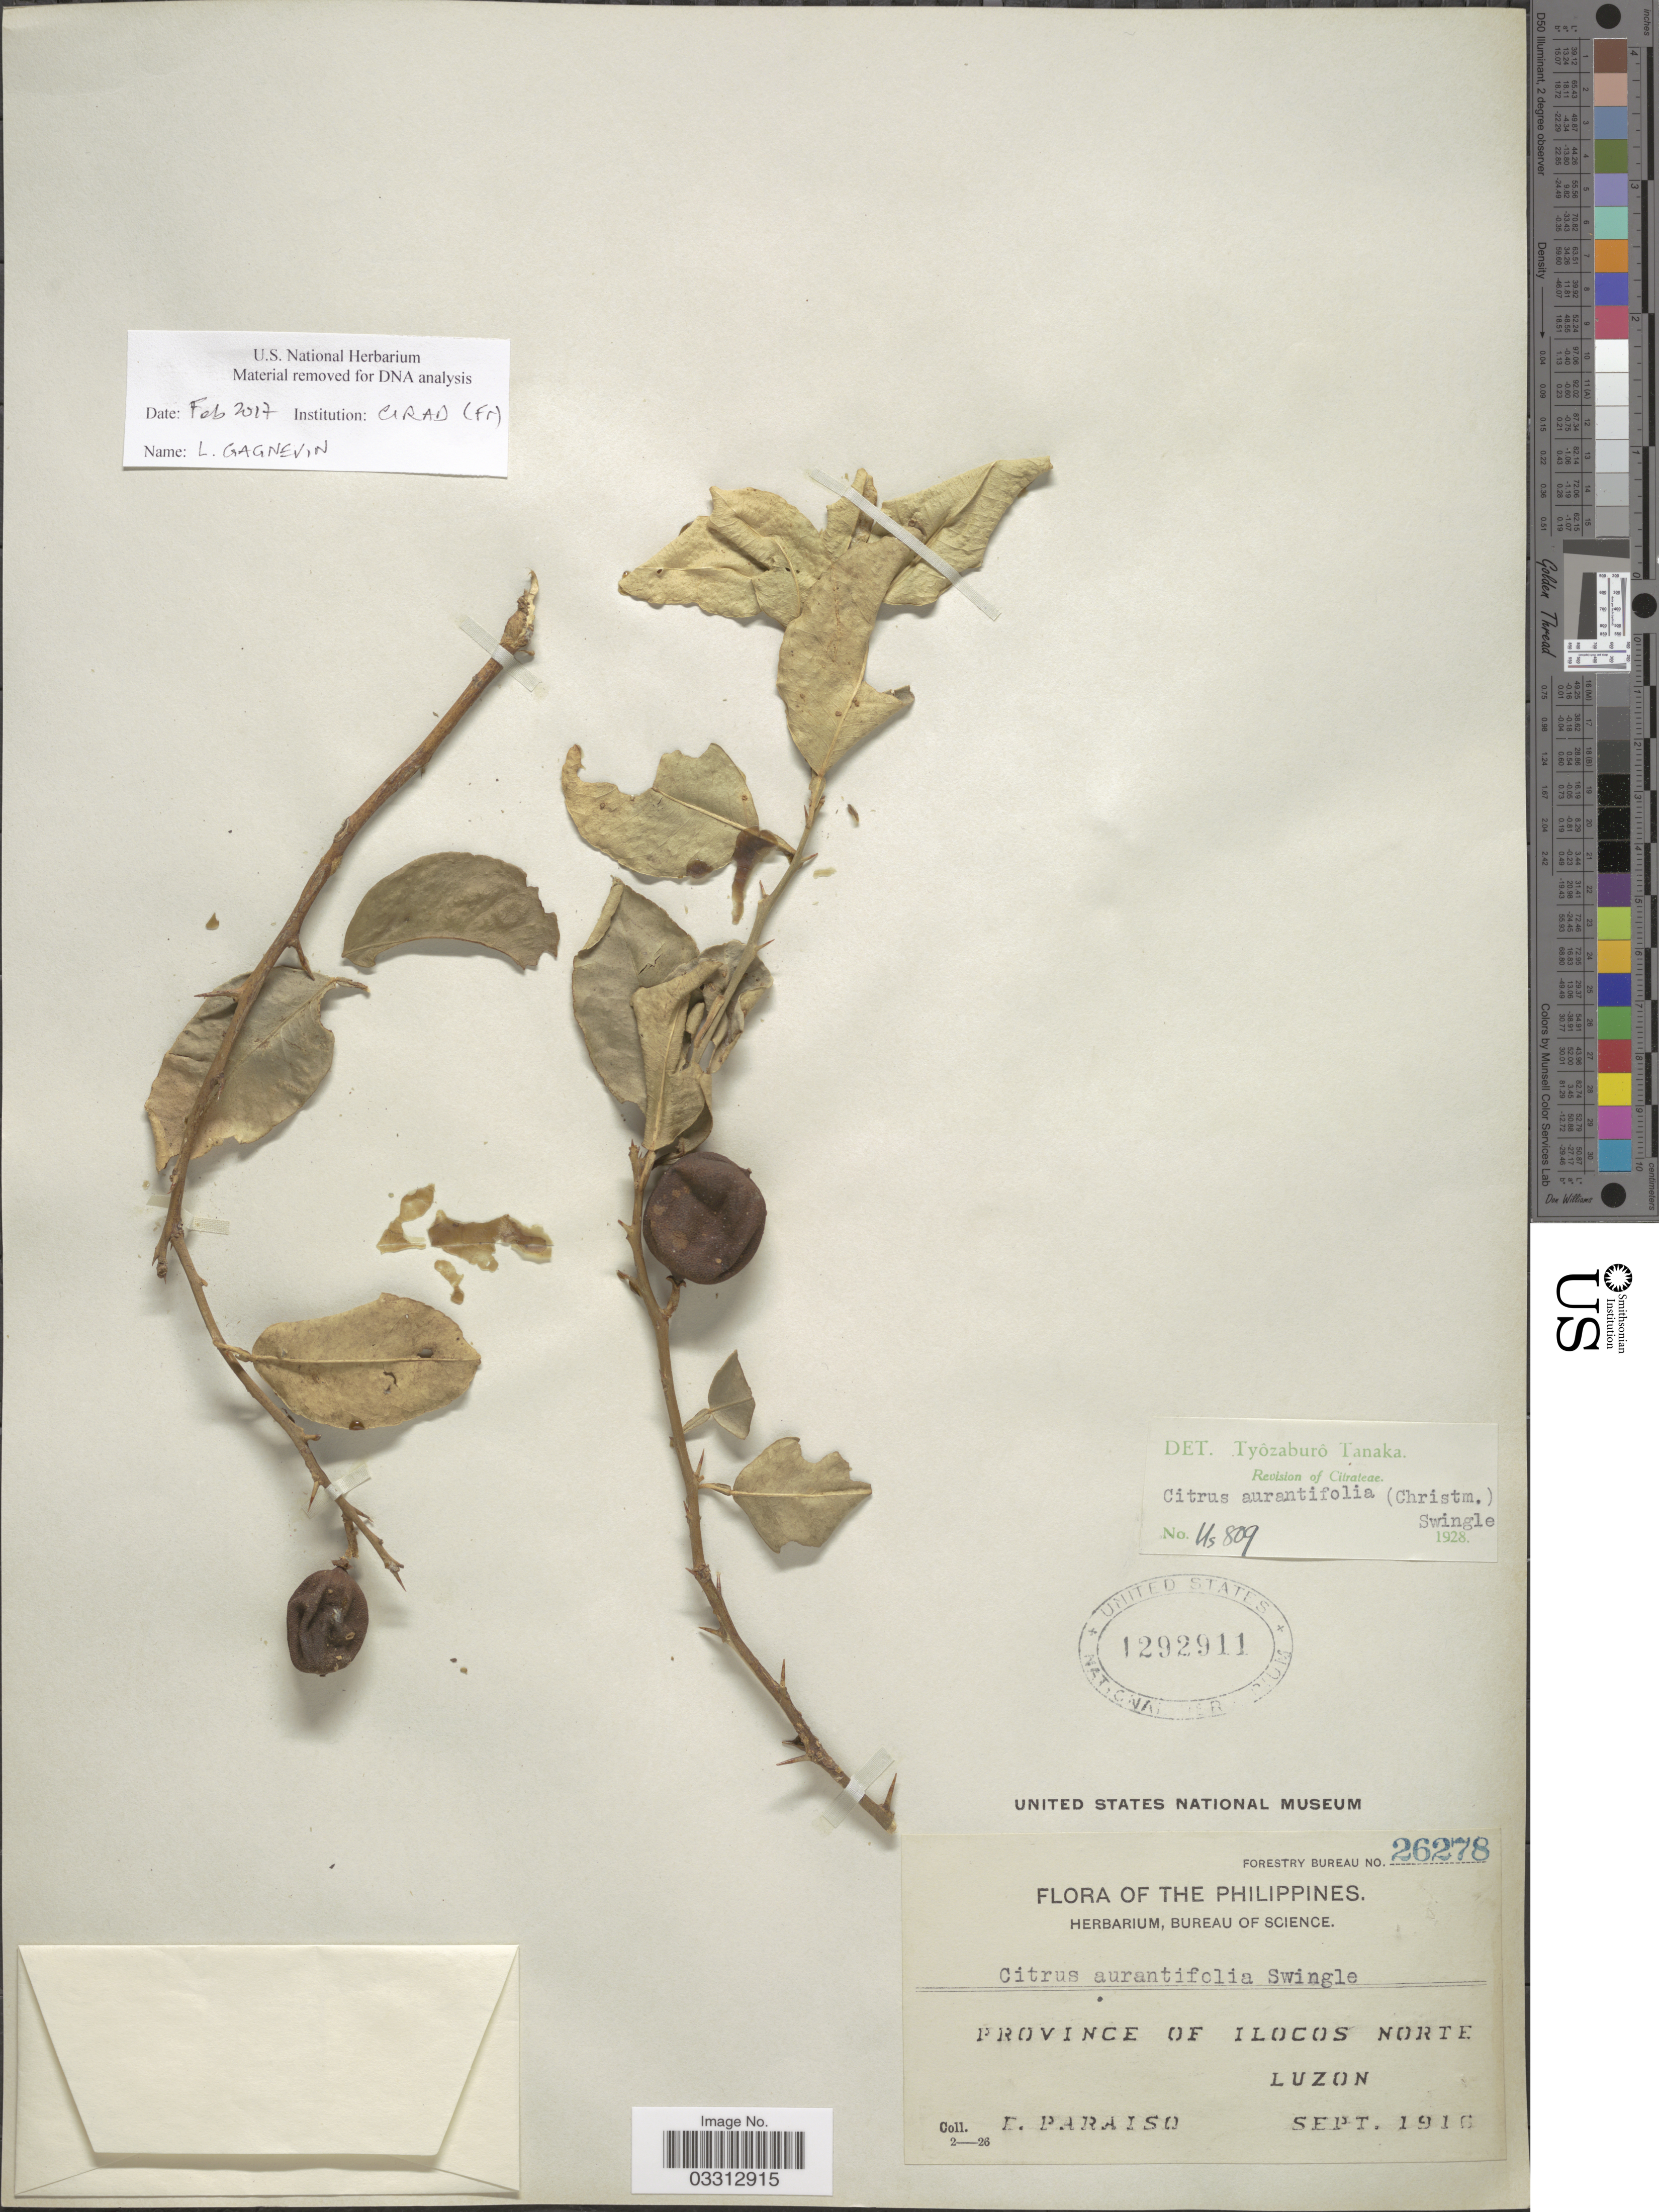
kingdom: Plantae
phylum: Tracheophyta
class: Magnoliopsida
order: Sapindales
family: Rutaceae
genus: Citrus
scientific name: Citrus x aurantifolia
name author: (Christm.) Swingle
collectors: E. Paraiso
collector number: Forestry Bureau 26278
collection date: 1916-09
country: Philippines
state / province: Ilocos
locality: Province of Ilocos Norte. Luzon.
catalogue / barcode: US 1292911